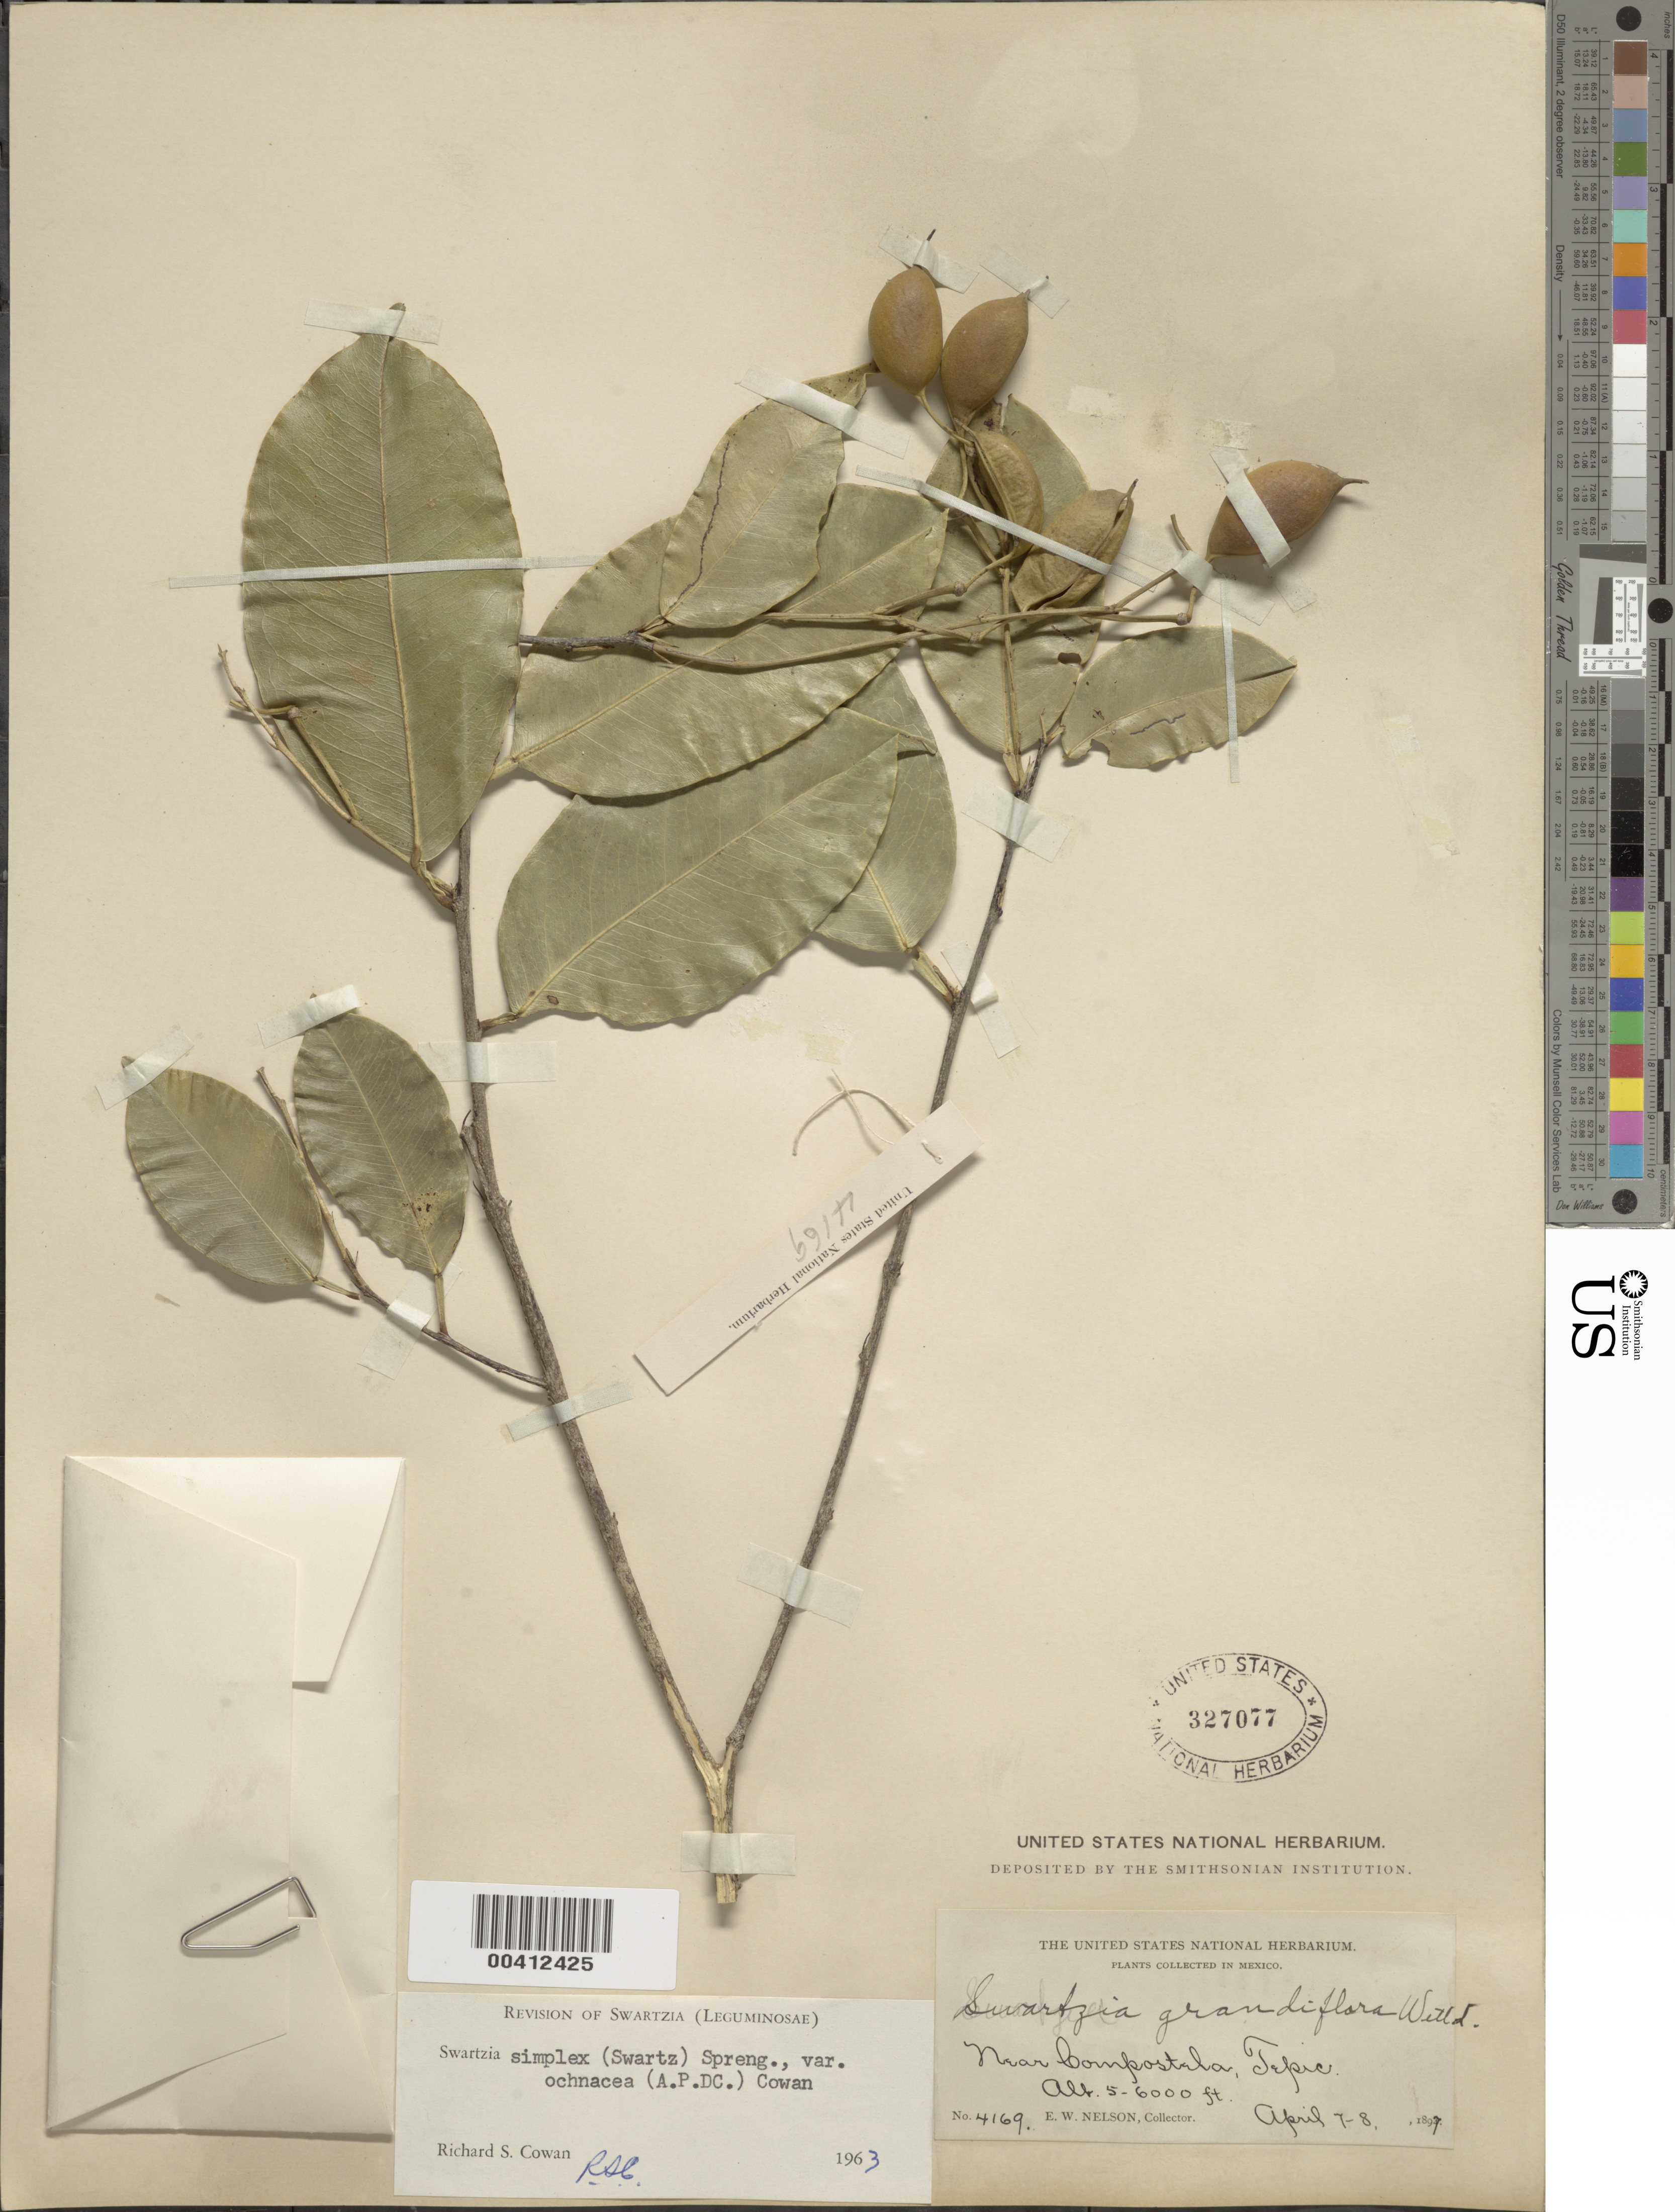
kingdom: Plantae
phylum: Tracheophyta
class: Magnoliopsida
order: Fabales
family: Fabaceae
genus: Swartzia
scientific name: Swartzia simplex var. ochnacea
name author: (DC.) R.S. Cowan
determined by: Cowan, R. S.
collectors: E. W. Nelson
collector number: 4169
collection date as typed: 07 Apr 1897 to 08 Apr 1897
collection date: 1897-04-07/1897-04-08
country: Mexico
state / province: Nayarit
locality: Near campostela, Tepic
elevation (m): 1524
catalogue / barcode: US 327077